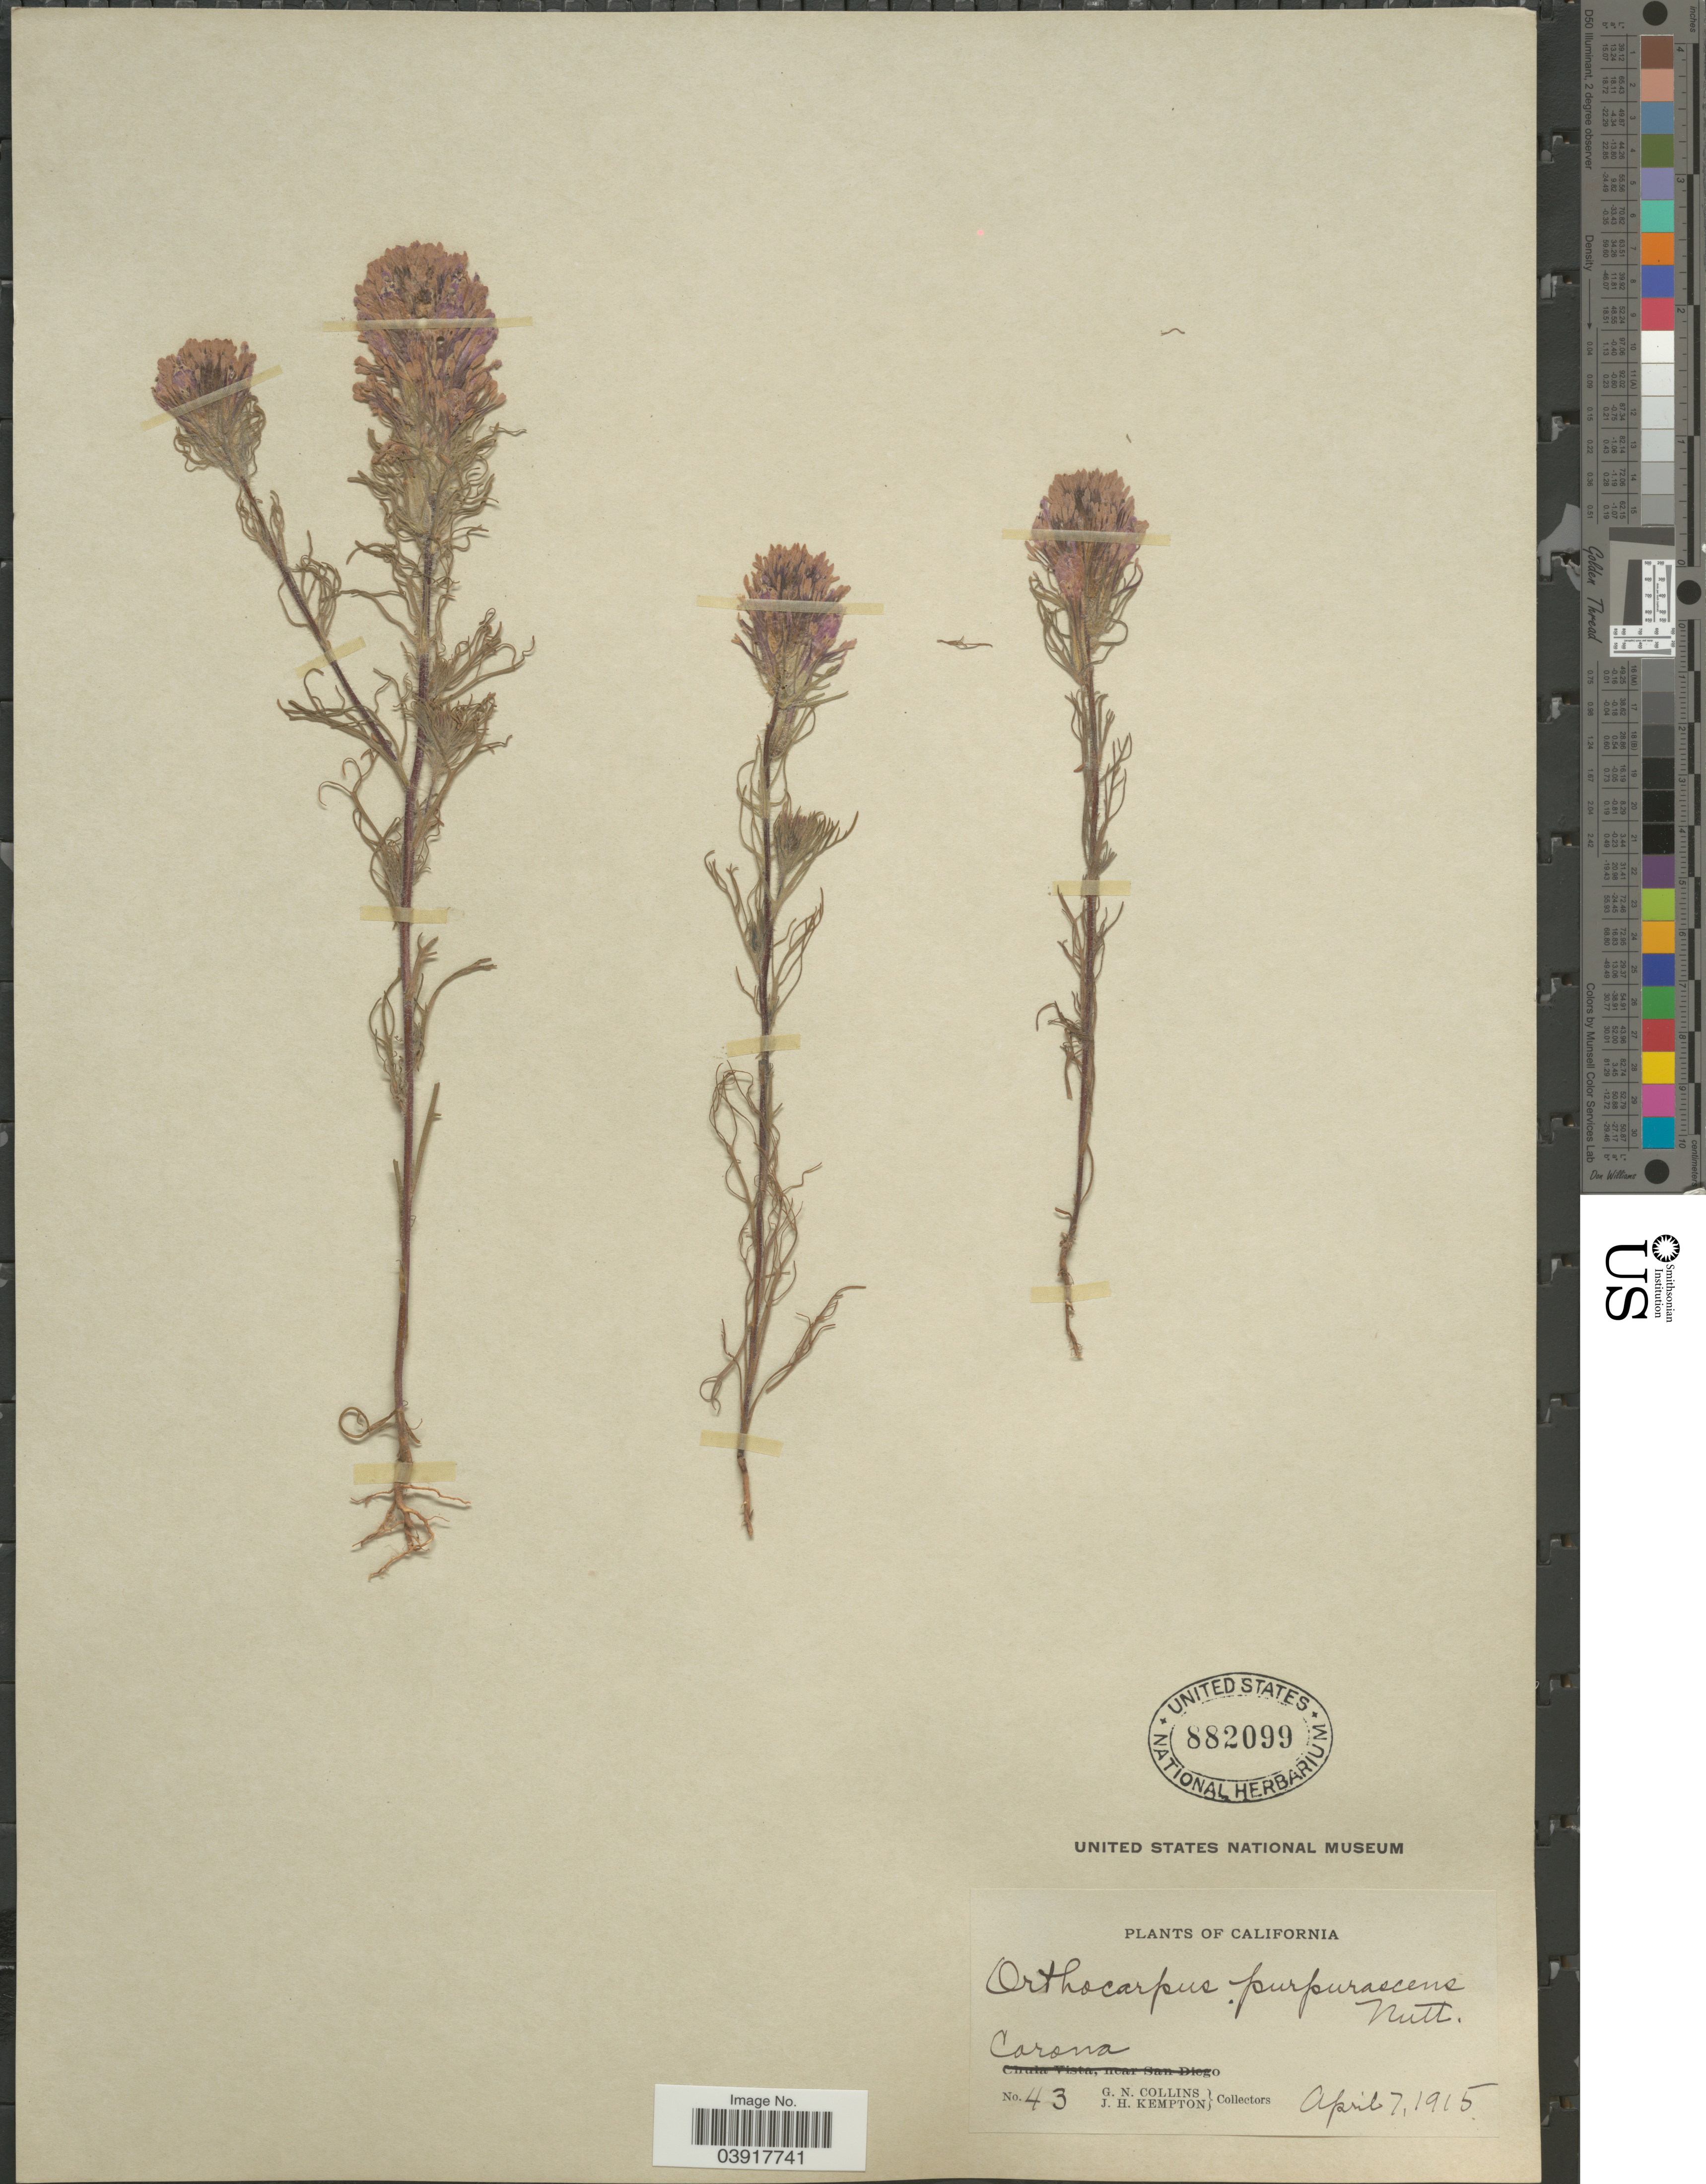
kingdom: Plantae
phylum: Tracheophyta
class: Magnoliopsida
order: Lamiales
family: Orobanchaceae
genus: Orthocarpus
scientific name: Orthocarpus purpurascens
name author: Benth.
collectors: G. Collins & J. H. Kempton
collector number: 43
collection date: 1915-04-07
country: United States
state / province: California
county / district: Riverside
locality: Corona.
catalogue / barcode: US 882099